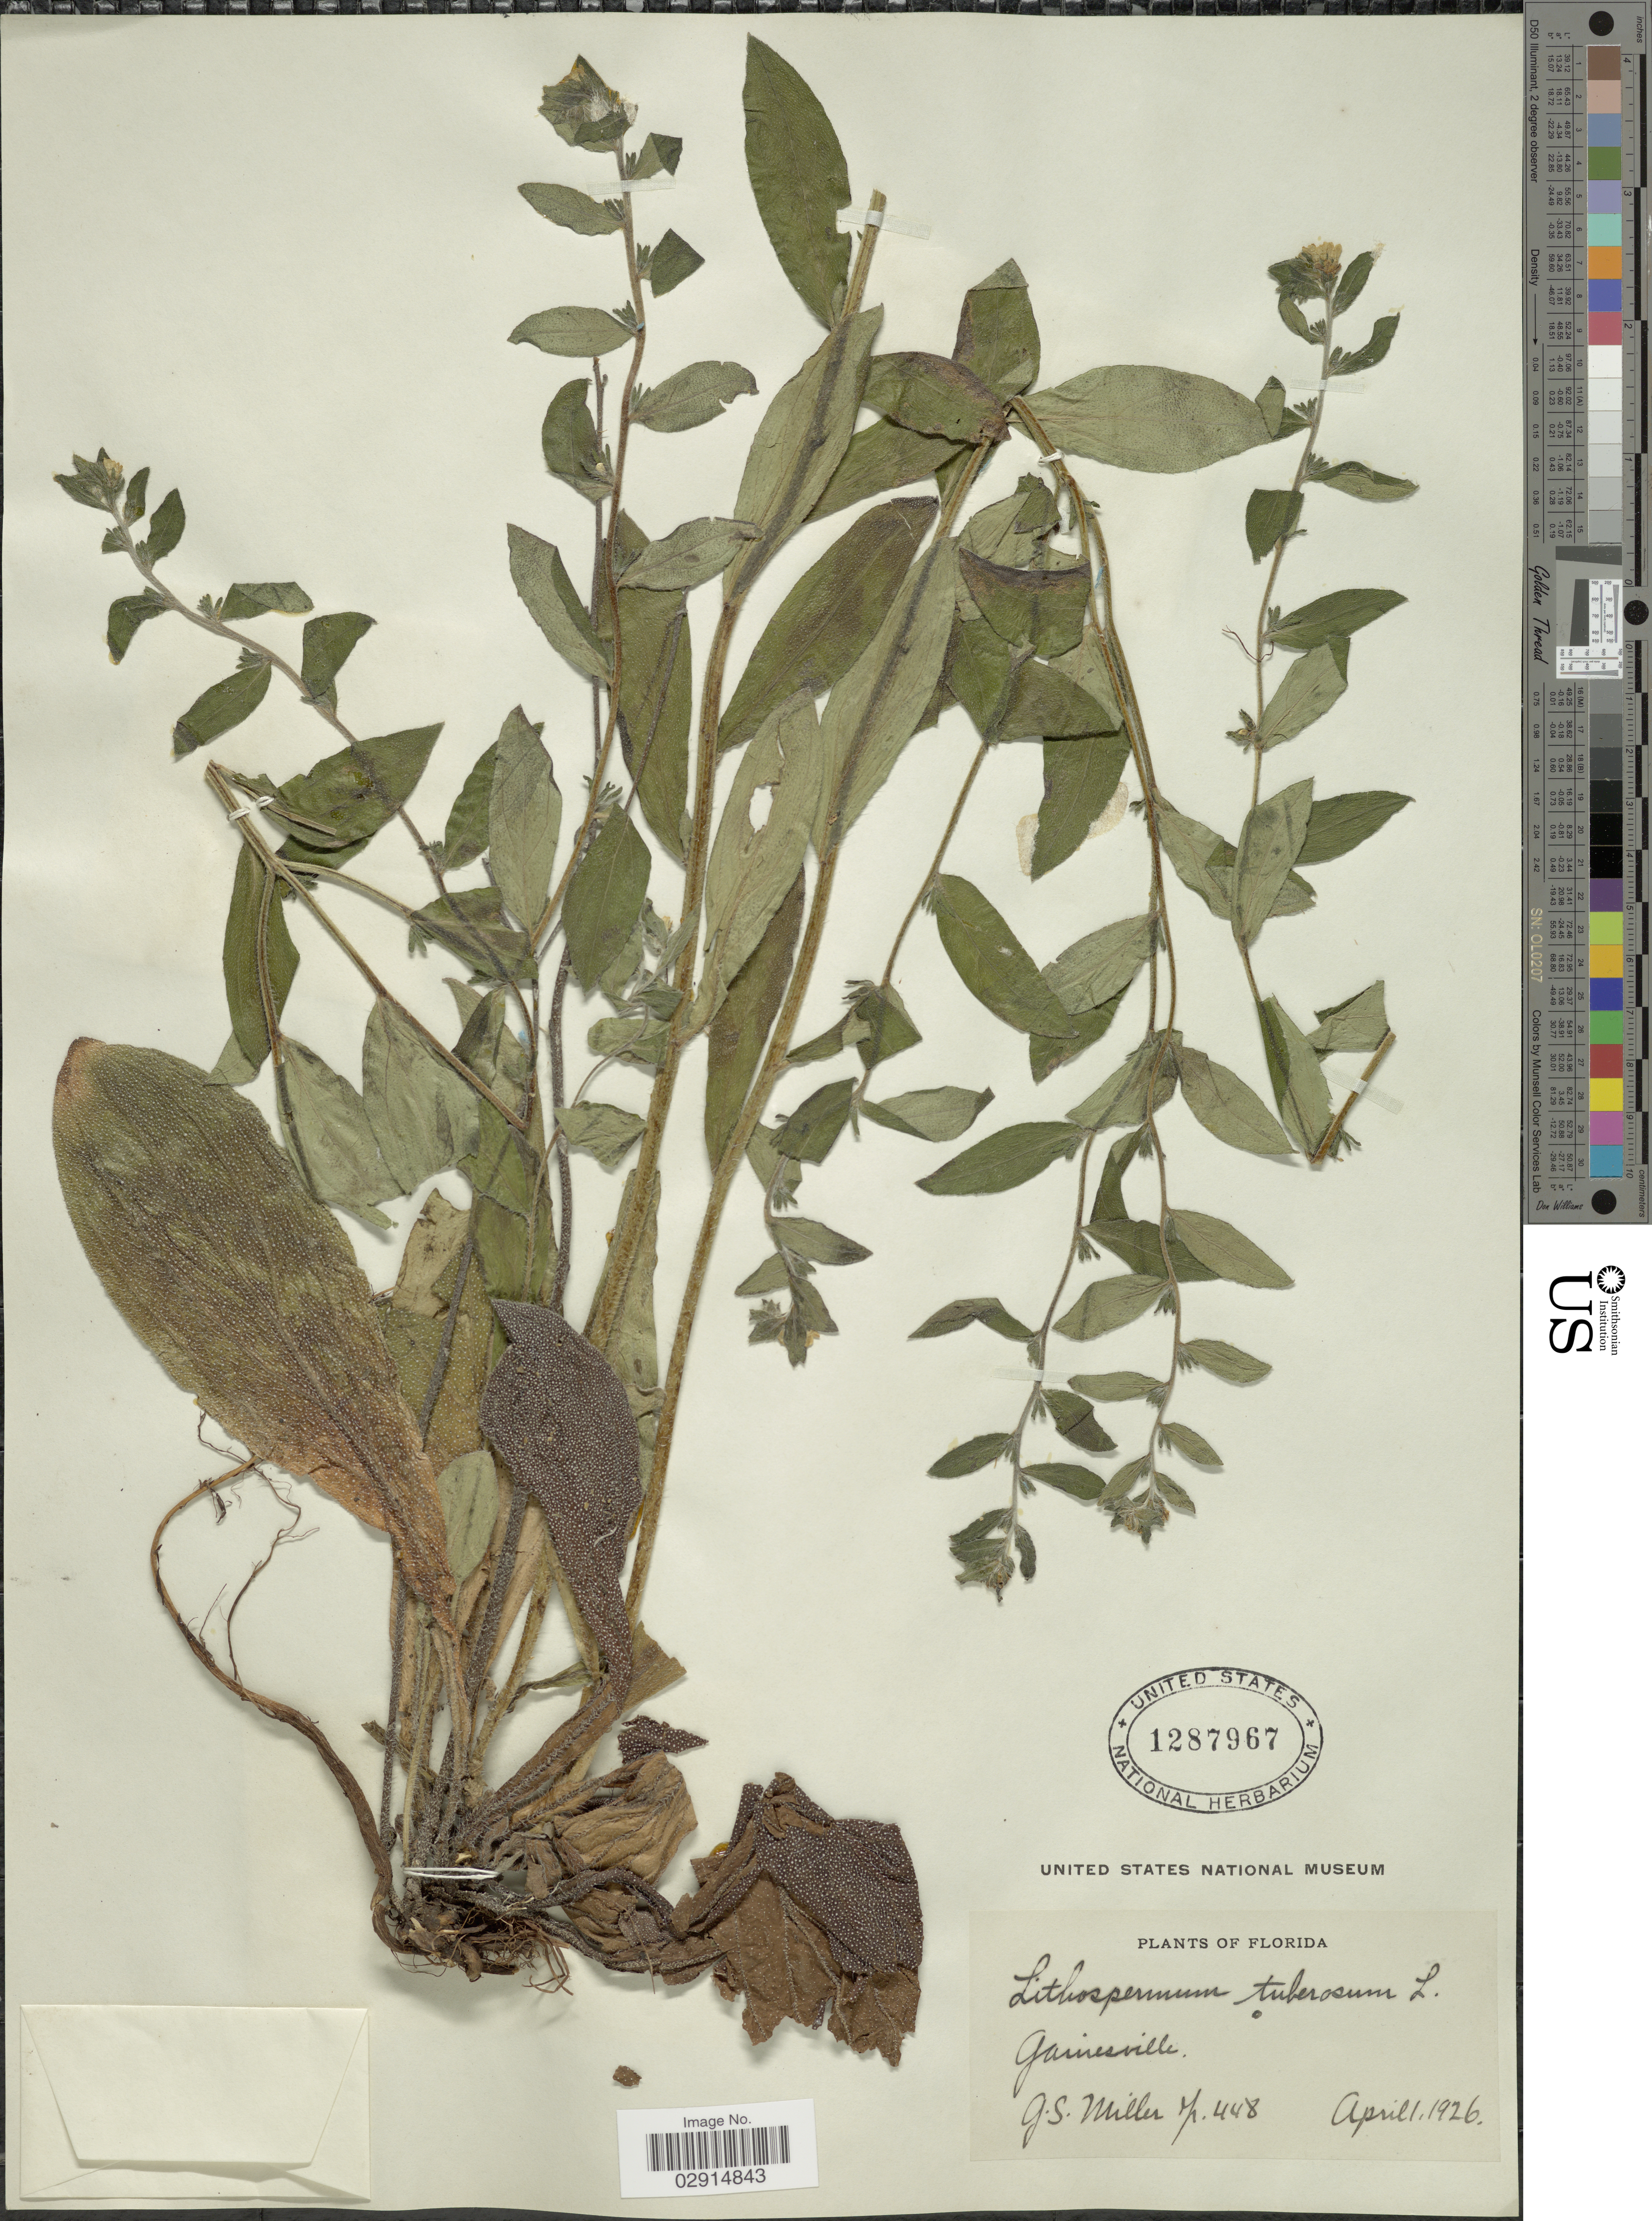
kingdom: Plantae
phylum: Tracheophyta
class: Magnoliopsida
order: Boraginales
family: Boraginaceae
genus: Lithospermum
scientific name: Lithospermum tuberosum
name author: Rugel ex DC.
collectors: G. S. Miller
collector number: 448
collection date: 1926-04-01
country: United States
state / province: Florida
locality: Gainesville.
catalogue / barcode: US 1287967